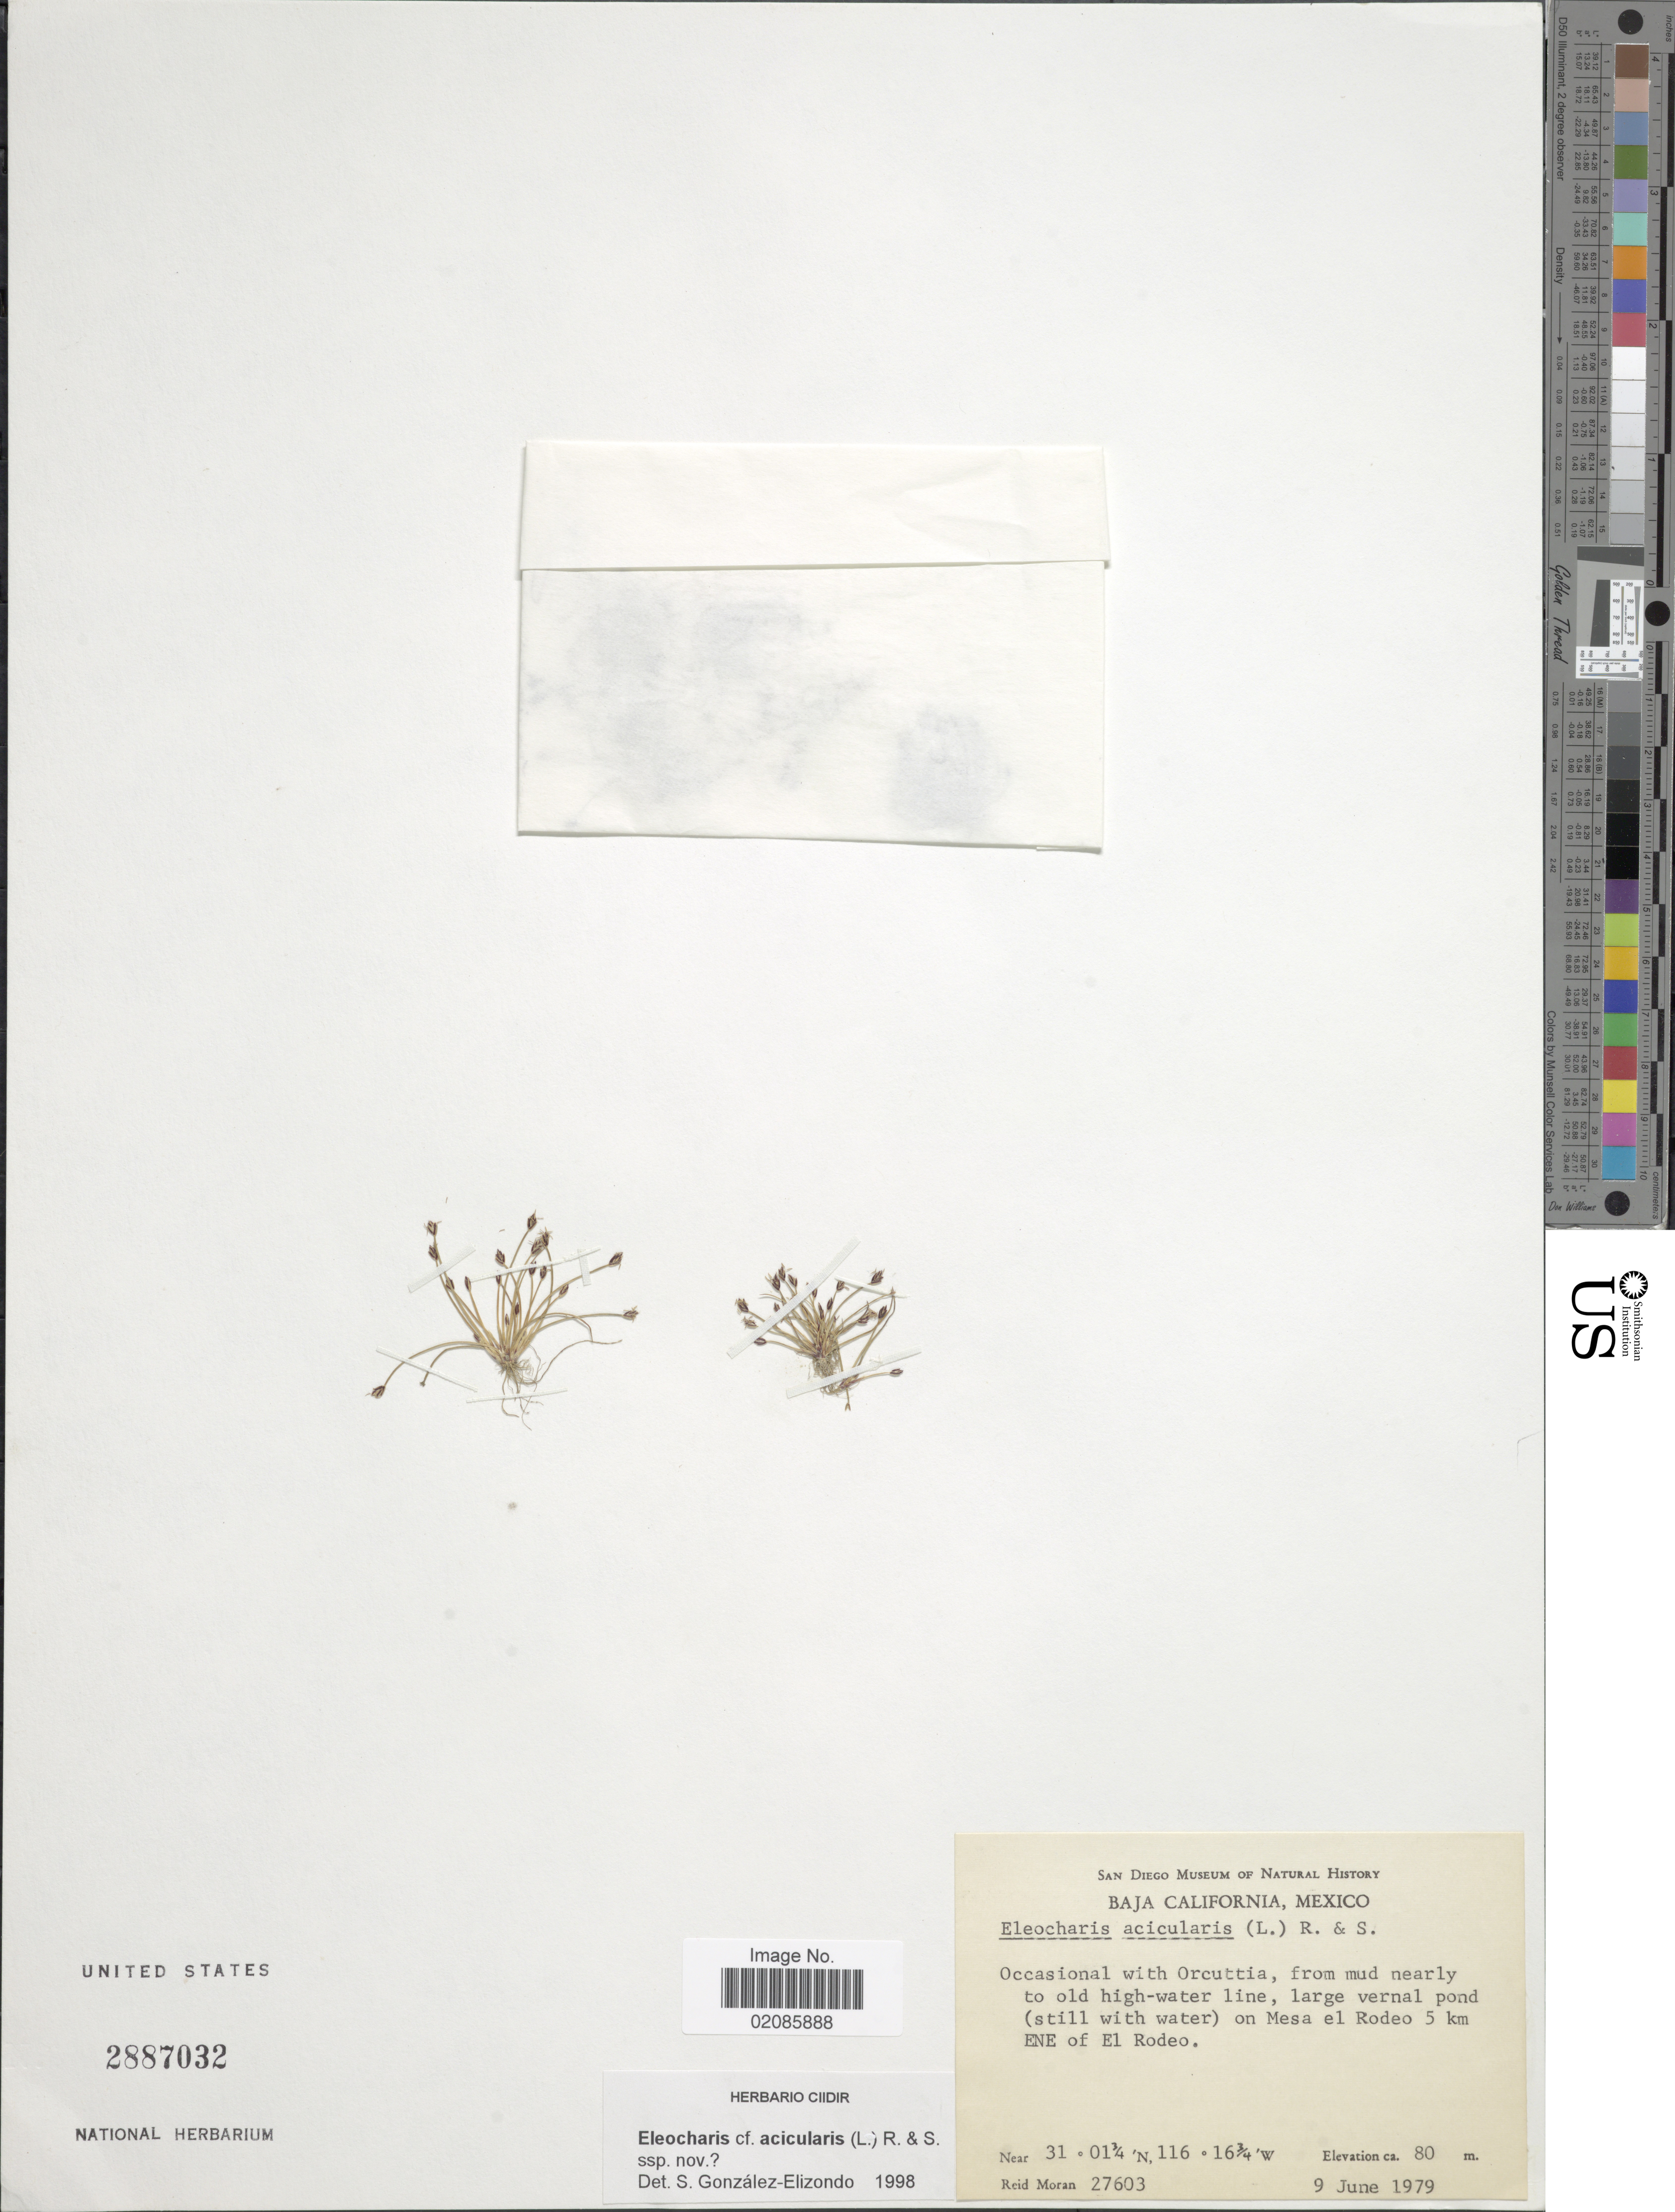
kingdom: Plantae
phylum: Tracheophyta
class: Liliopsida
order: Poales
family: Cyperaceae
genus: Eleocharis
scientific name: Eleocharis acicularis var. occidentalis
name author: Svenson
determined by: Rebman, J. P., (ASU), Arizona State University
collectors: R. V. Moran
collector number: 27603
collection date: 1979-06-09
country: Mexico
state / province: Baja California Norte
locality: Large vernal pond (still with water) on Mesa el Rodeo 5 km ENE of El Rodeo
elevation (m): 80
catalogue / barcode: US 2887032